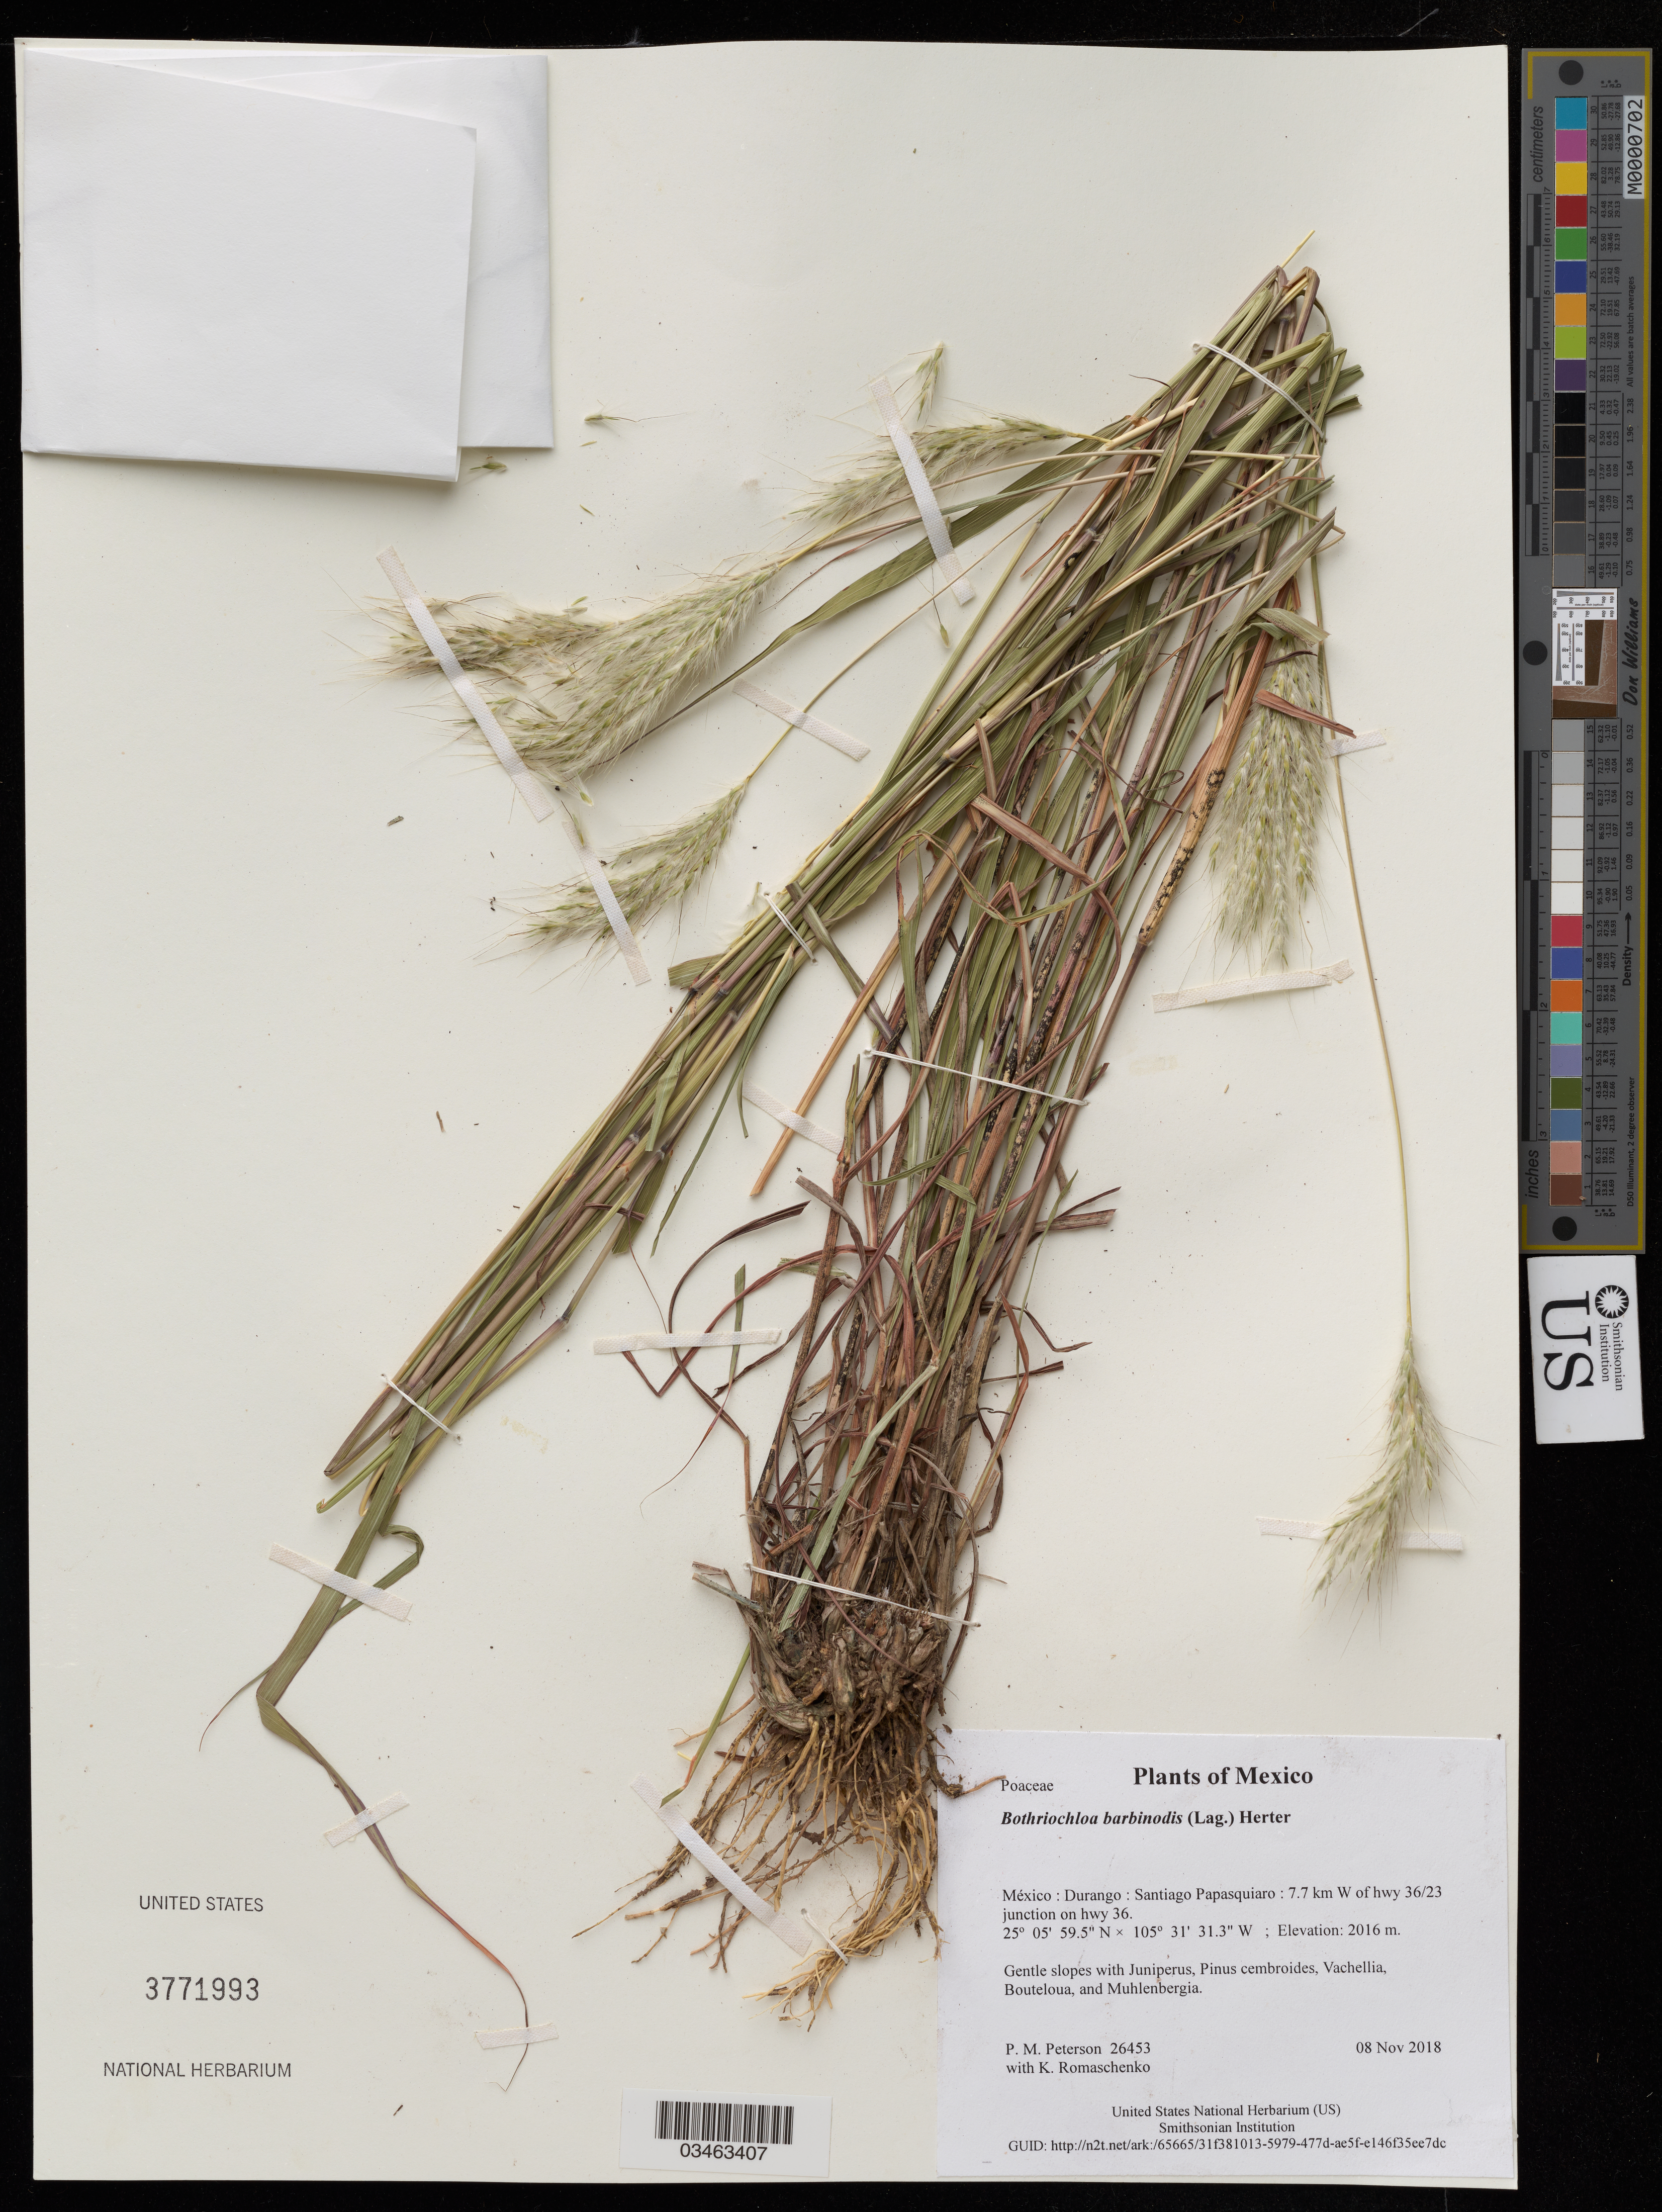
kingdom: Plantae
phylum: Tracheophyta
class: Liliopsida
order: Poales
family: Poaceae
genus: Bothriochloa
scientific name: Bothriochloa barbinodis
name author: (Lag.) Herter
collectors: P. M. Peterson & K. Romaschenko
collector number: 26453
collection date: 2018-11-08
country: México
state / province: Durango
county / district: Santiago Papasquiaro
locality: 7.7 km W of hwy 36/23 junction on hwy 36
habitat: Gentle slopes with Juniperus, Pinus cembroides, Vachellia, Bouteloua, and Muhlenbergia.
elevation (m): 2016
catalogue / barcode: US 3771993